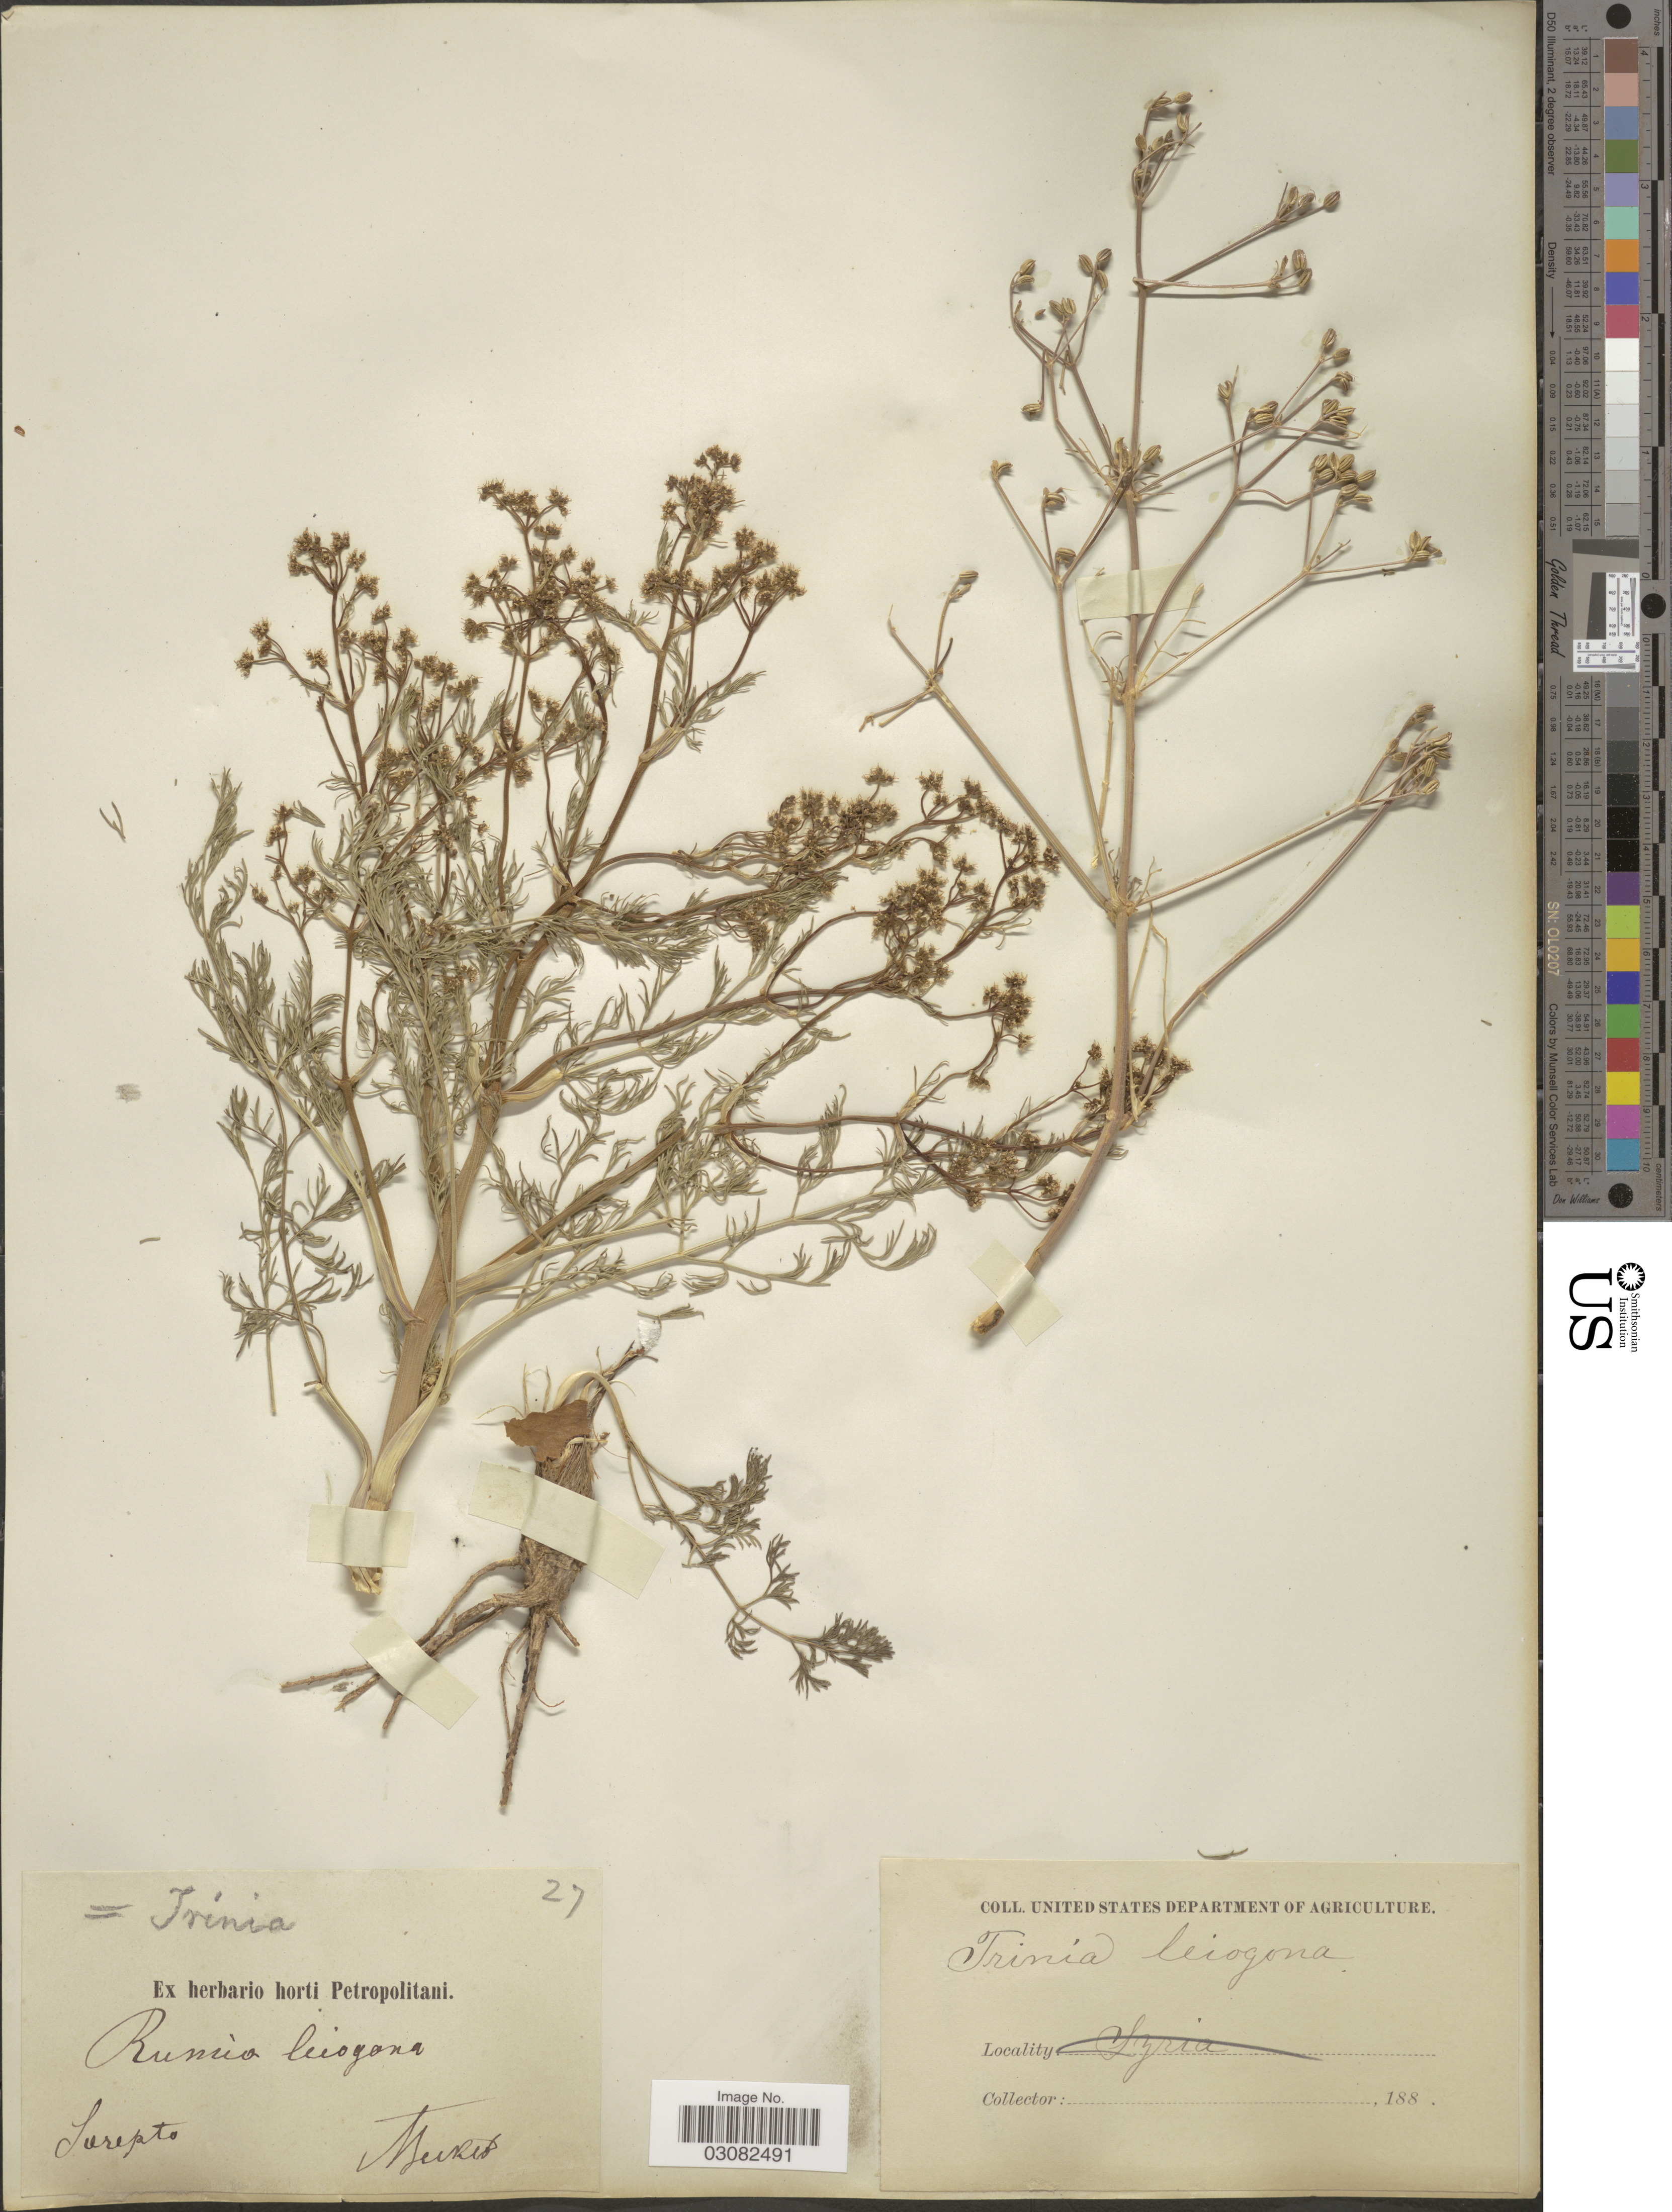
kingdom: Plantae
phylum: Tracheophyta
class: Magnoliopsida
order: Apiales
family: Apiaceae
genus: Trinia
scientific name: Trinia leiogona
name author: B. Fedtsch.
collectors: A. Becker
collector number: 27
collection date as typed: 188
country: Russian Federation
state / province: Volgograd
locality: Sarepta.